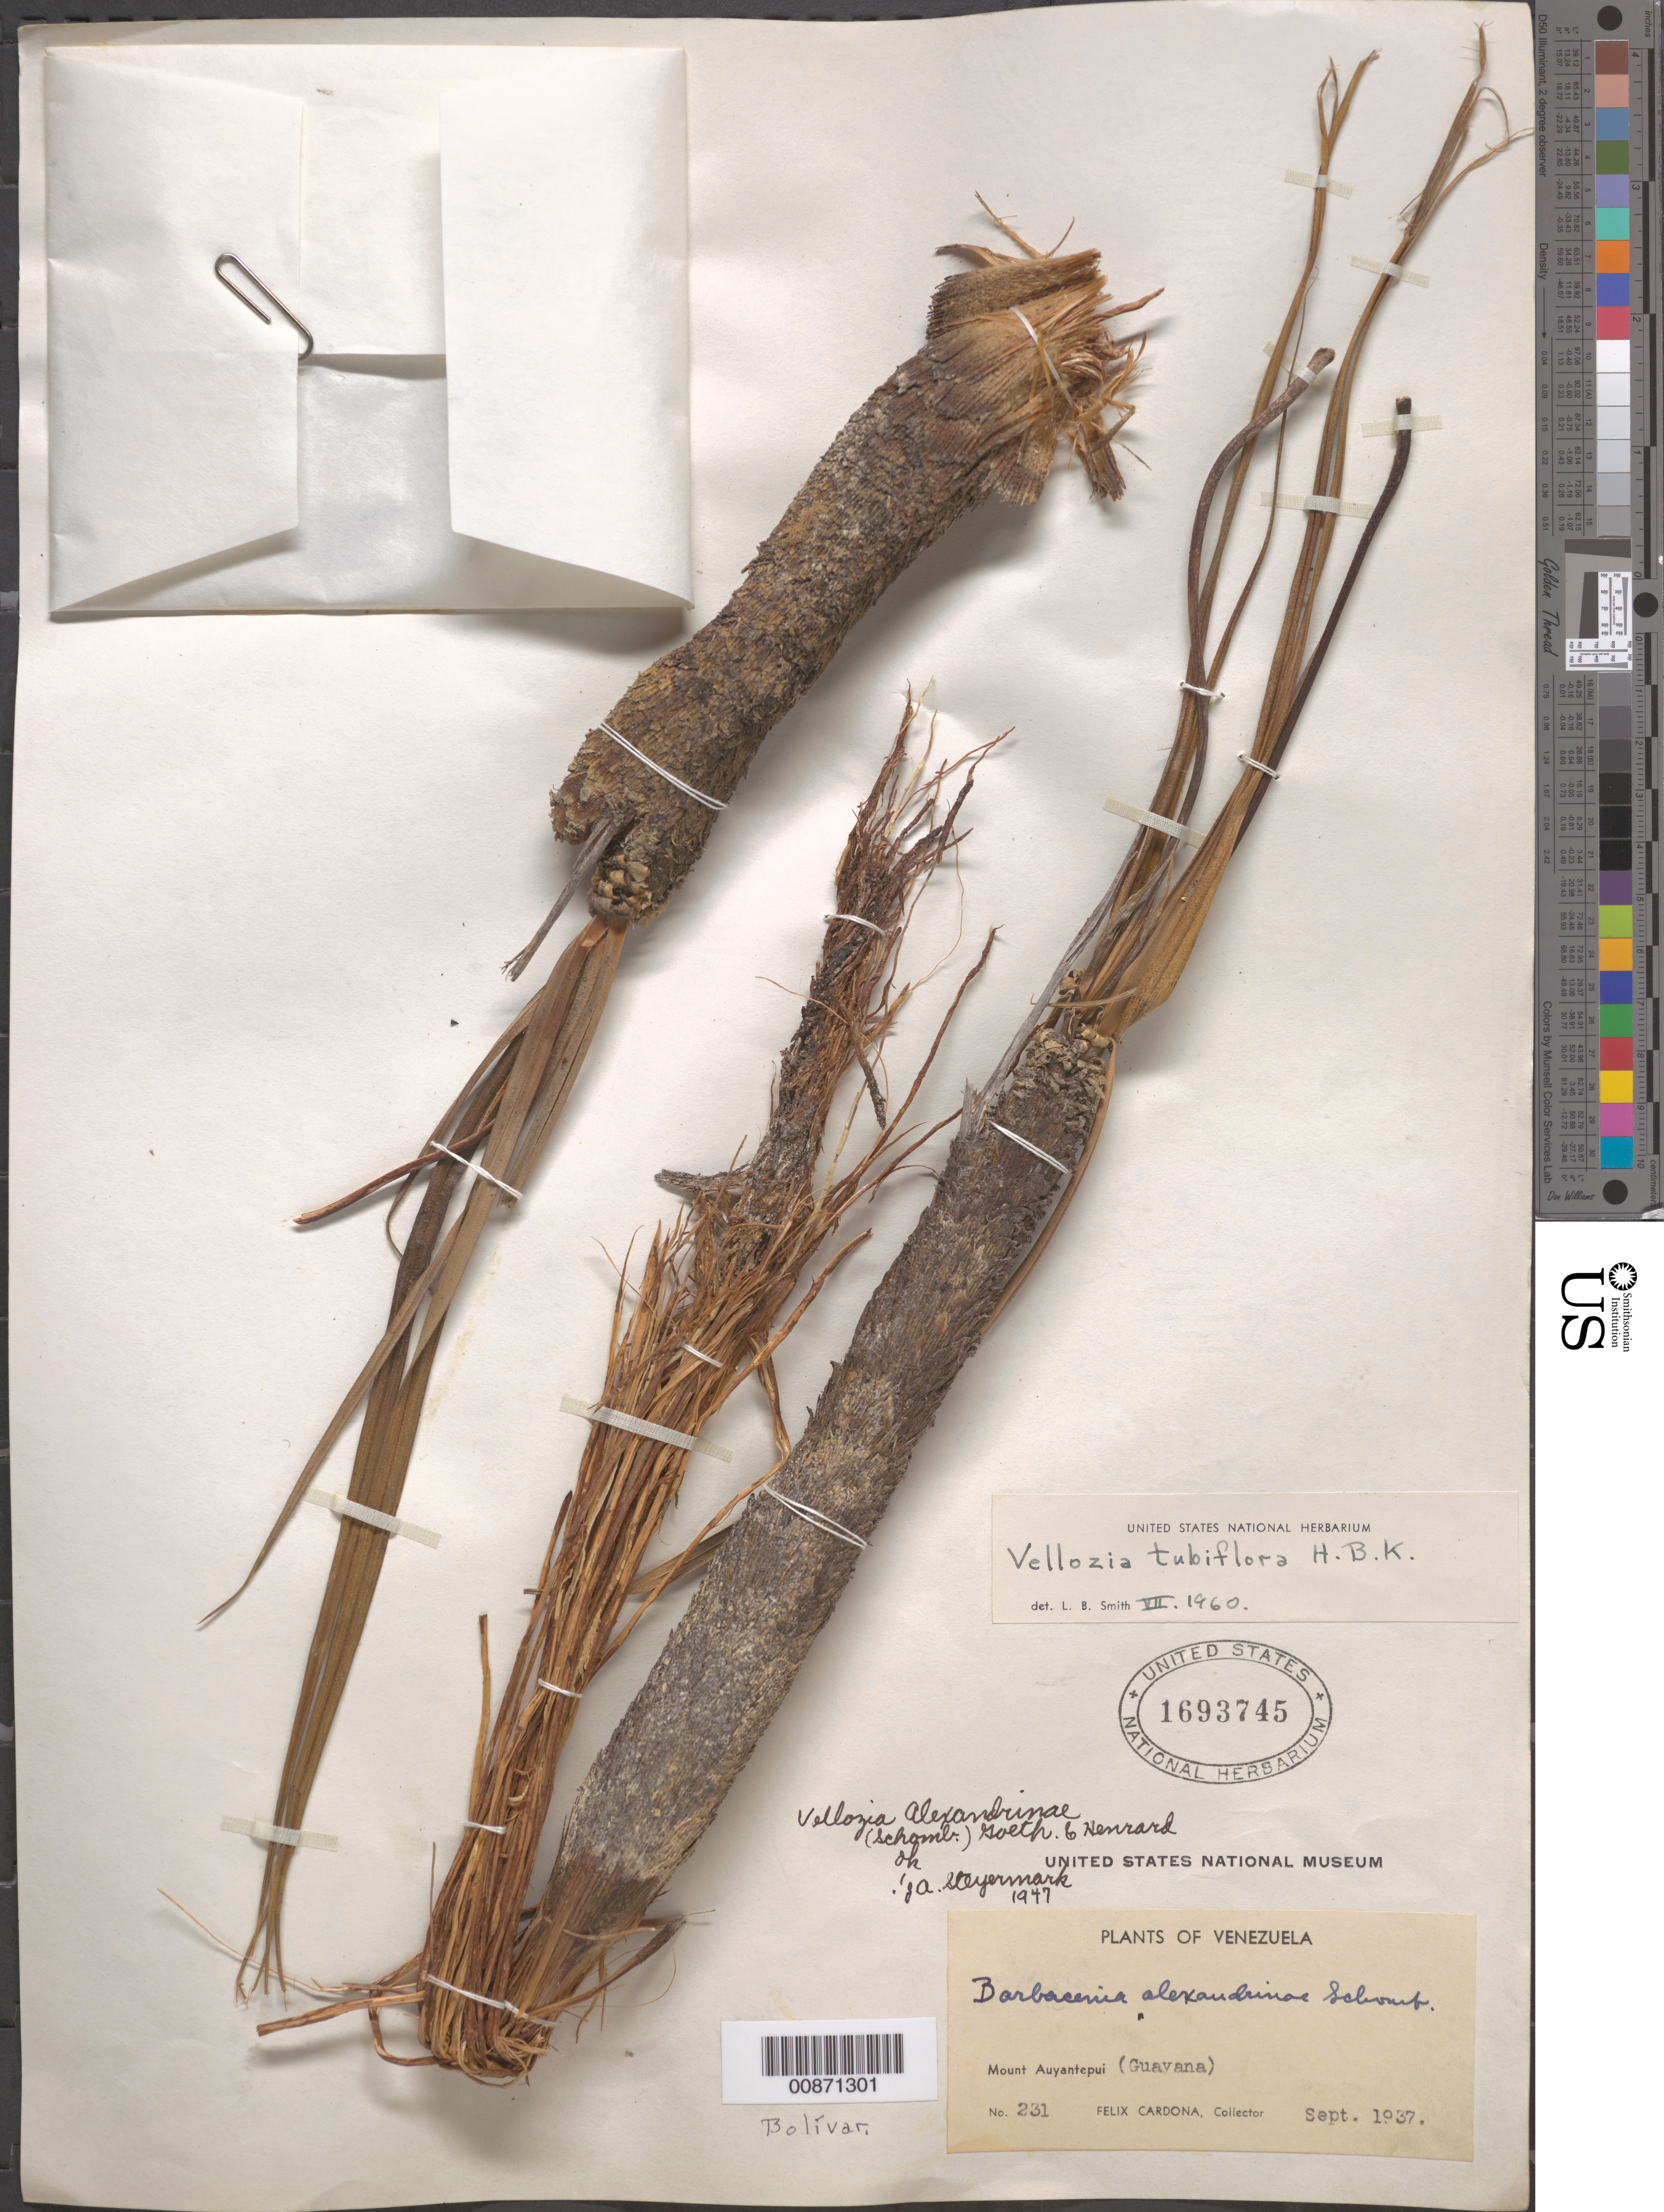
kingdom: Plantae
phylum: Tracheophyta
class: Liliopsida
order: Pandanales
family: Velloziaceae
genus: Vellozia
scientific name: Vellozia tubiflora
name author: (A. Rich.) Kunth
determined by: Smith, Lyman B., (US), NMNH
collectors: F. Cardona Puig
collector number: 231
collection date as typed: Sep-37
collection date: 1937-09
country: Venezuela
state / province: Bolívar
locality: Cerro Auyantepuí, Alto Caroní, Guayana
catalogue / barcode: US 1693745